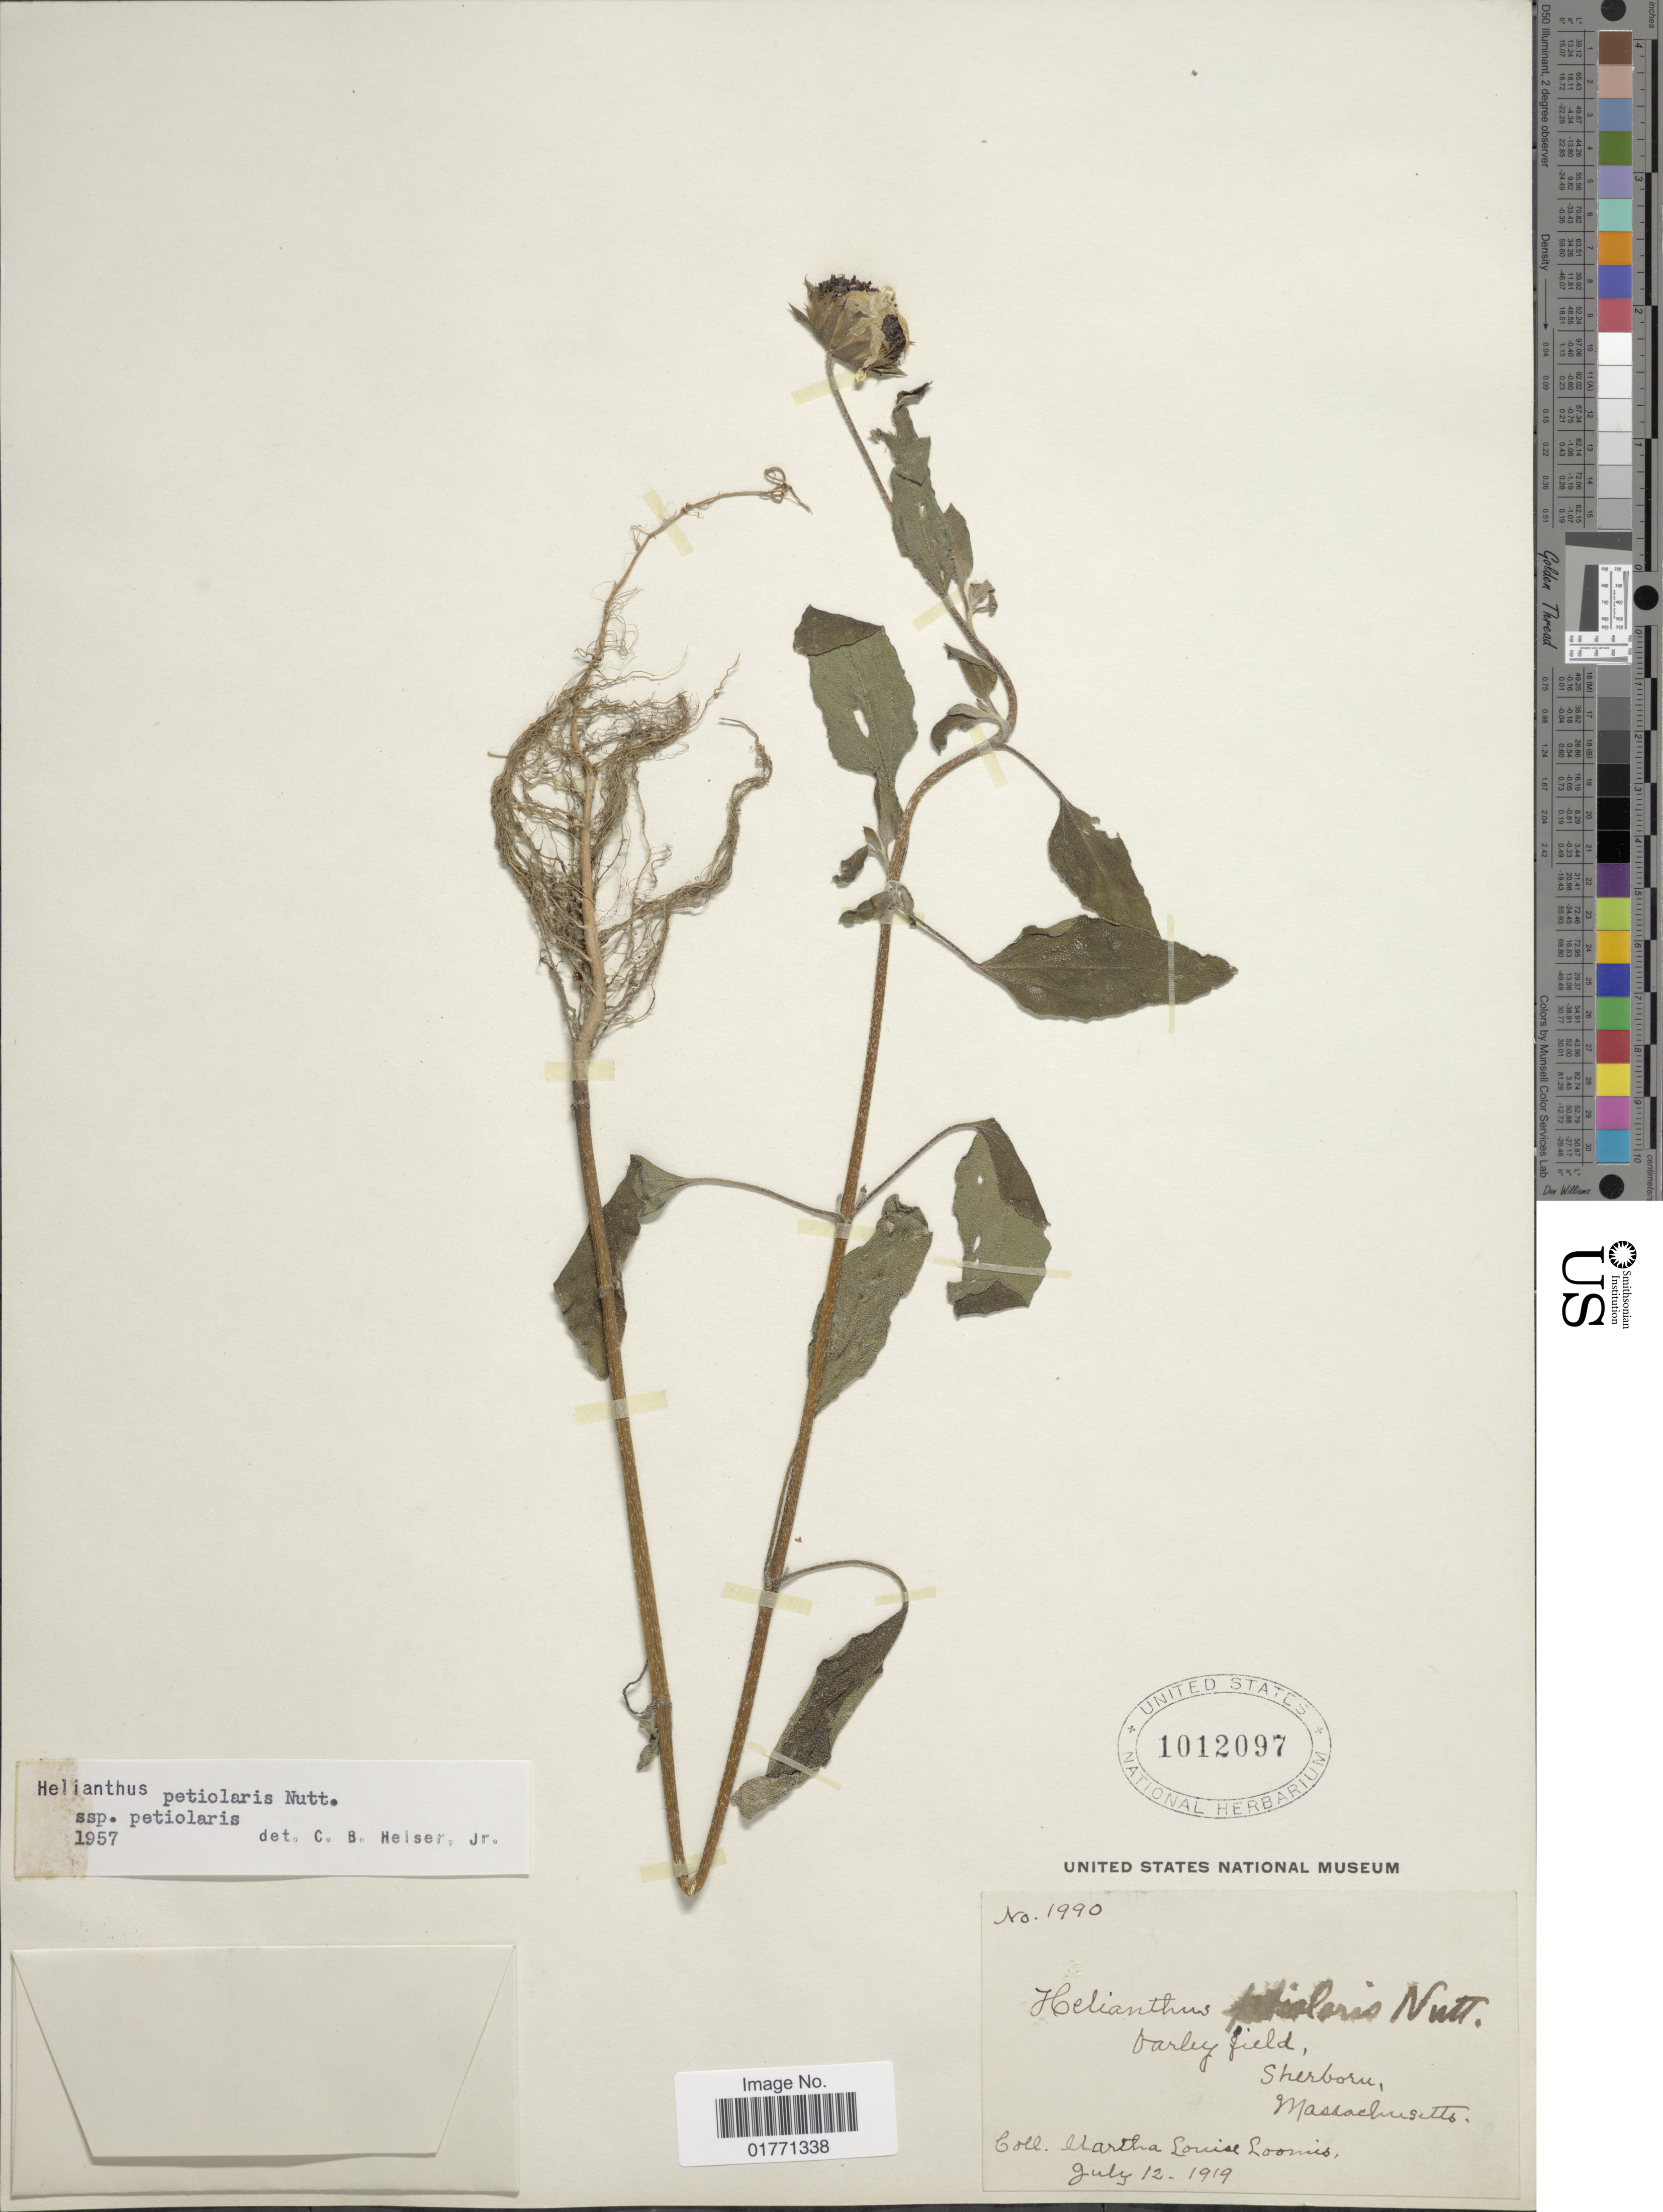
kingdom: Plantae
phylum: Tracheophyta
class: Magnoliopsida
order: Asterales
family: Asteraceae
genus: Helianthus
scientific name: Helianthus petiolaris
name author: Nutt.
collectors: M. L. Loomis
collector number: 1990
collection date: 1919-07-12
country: United States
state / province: Massachusetts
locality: Barley field, Sherborn.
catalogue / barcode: US 1012097